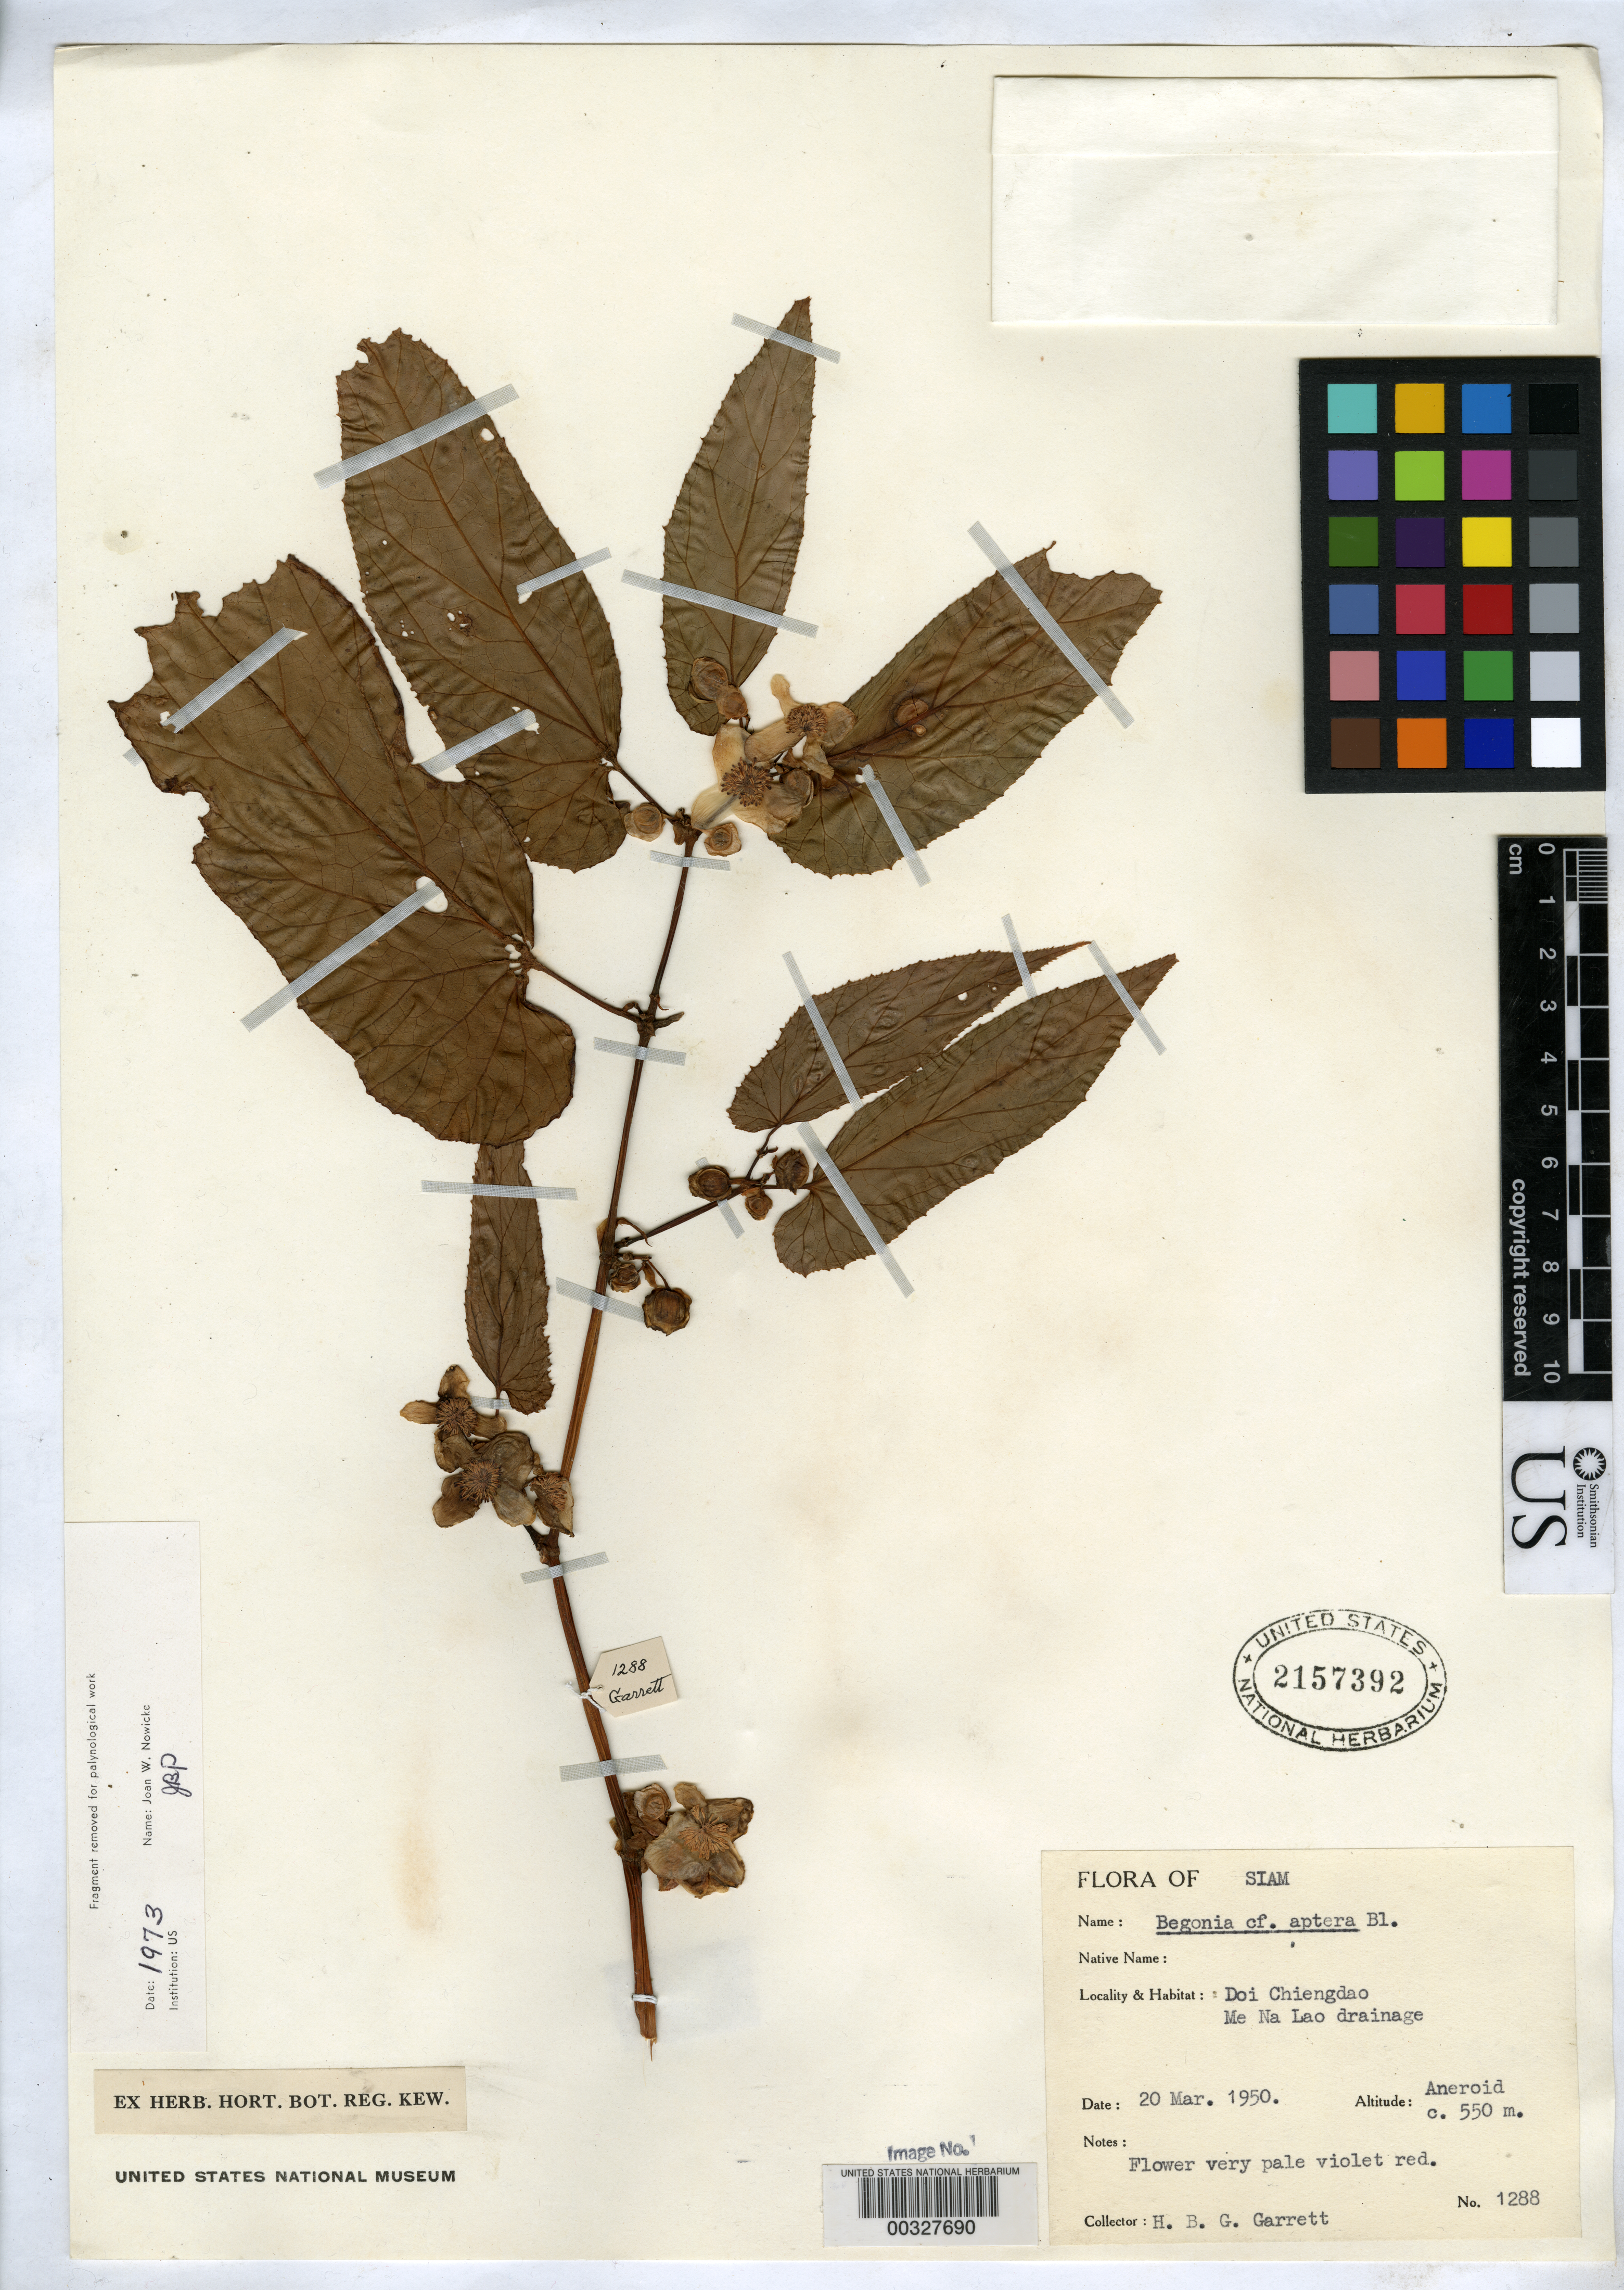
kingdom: Plantae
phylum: Tracheophyta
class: Magnoliopsida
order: Cucurbitales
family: Begoniaceae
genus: Begonia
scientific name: Begonia acetosella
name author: Craib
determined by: Tian, Daike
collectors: H. Garrett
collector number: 1288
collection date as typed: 20 Mar 1950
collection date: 1950-03-20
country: Thailand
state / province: Chiang Mai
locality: Doi Chiengdao, Me Na Lao drainage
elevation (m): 550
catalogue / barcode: US 2157392